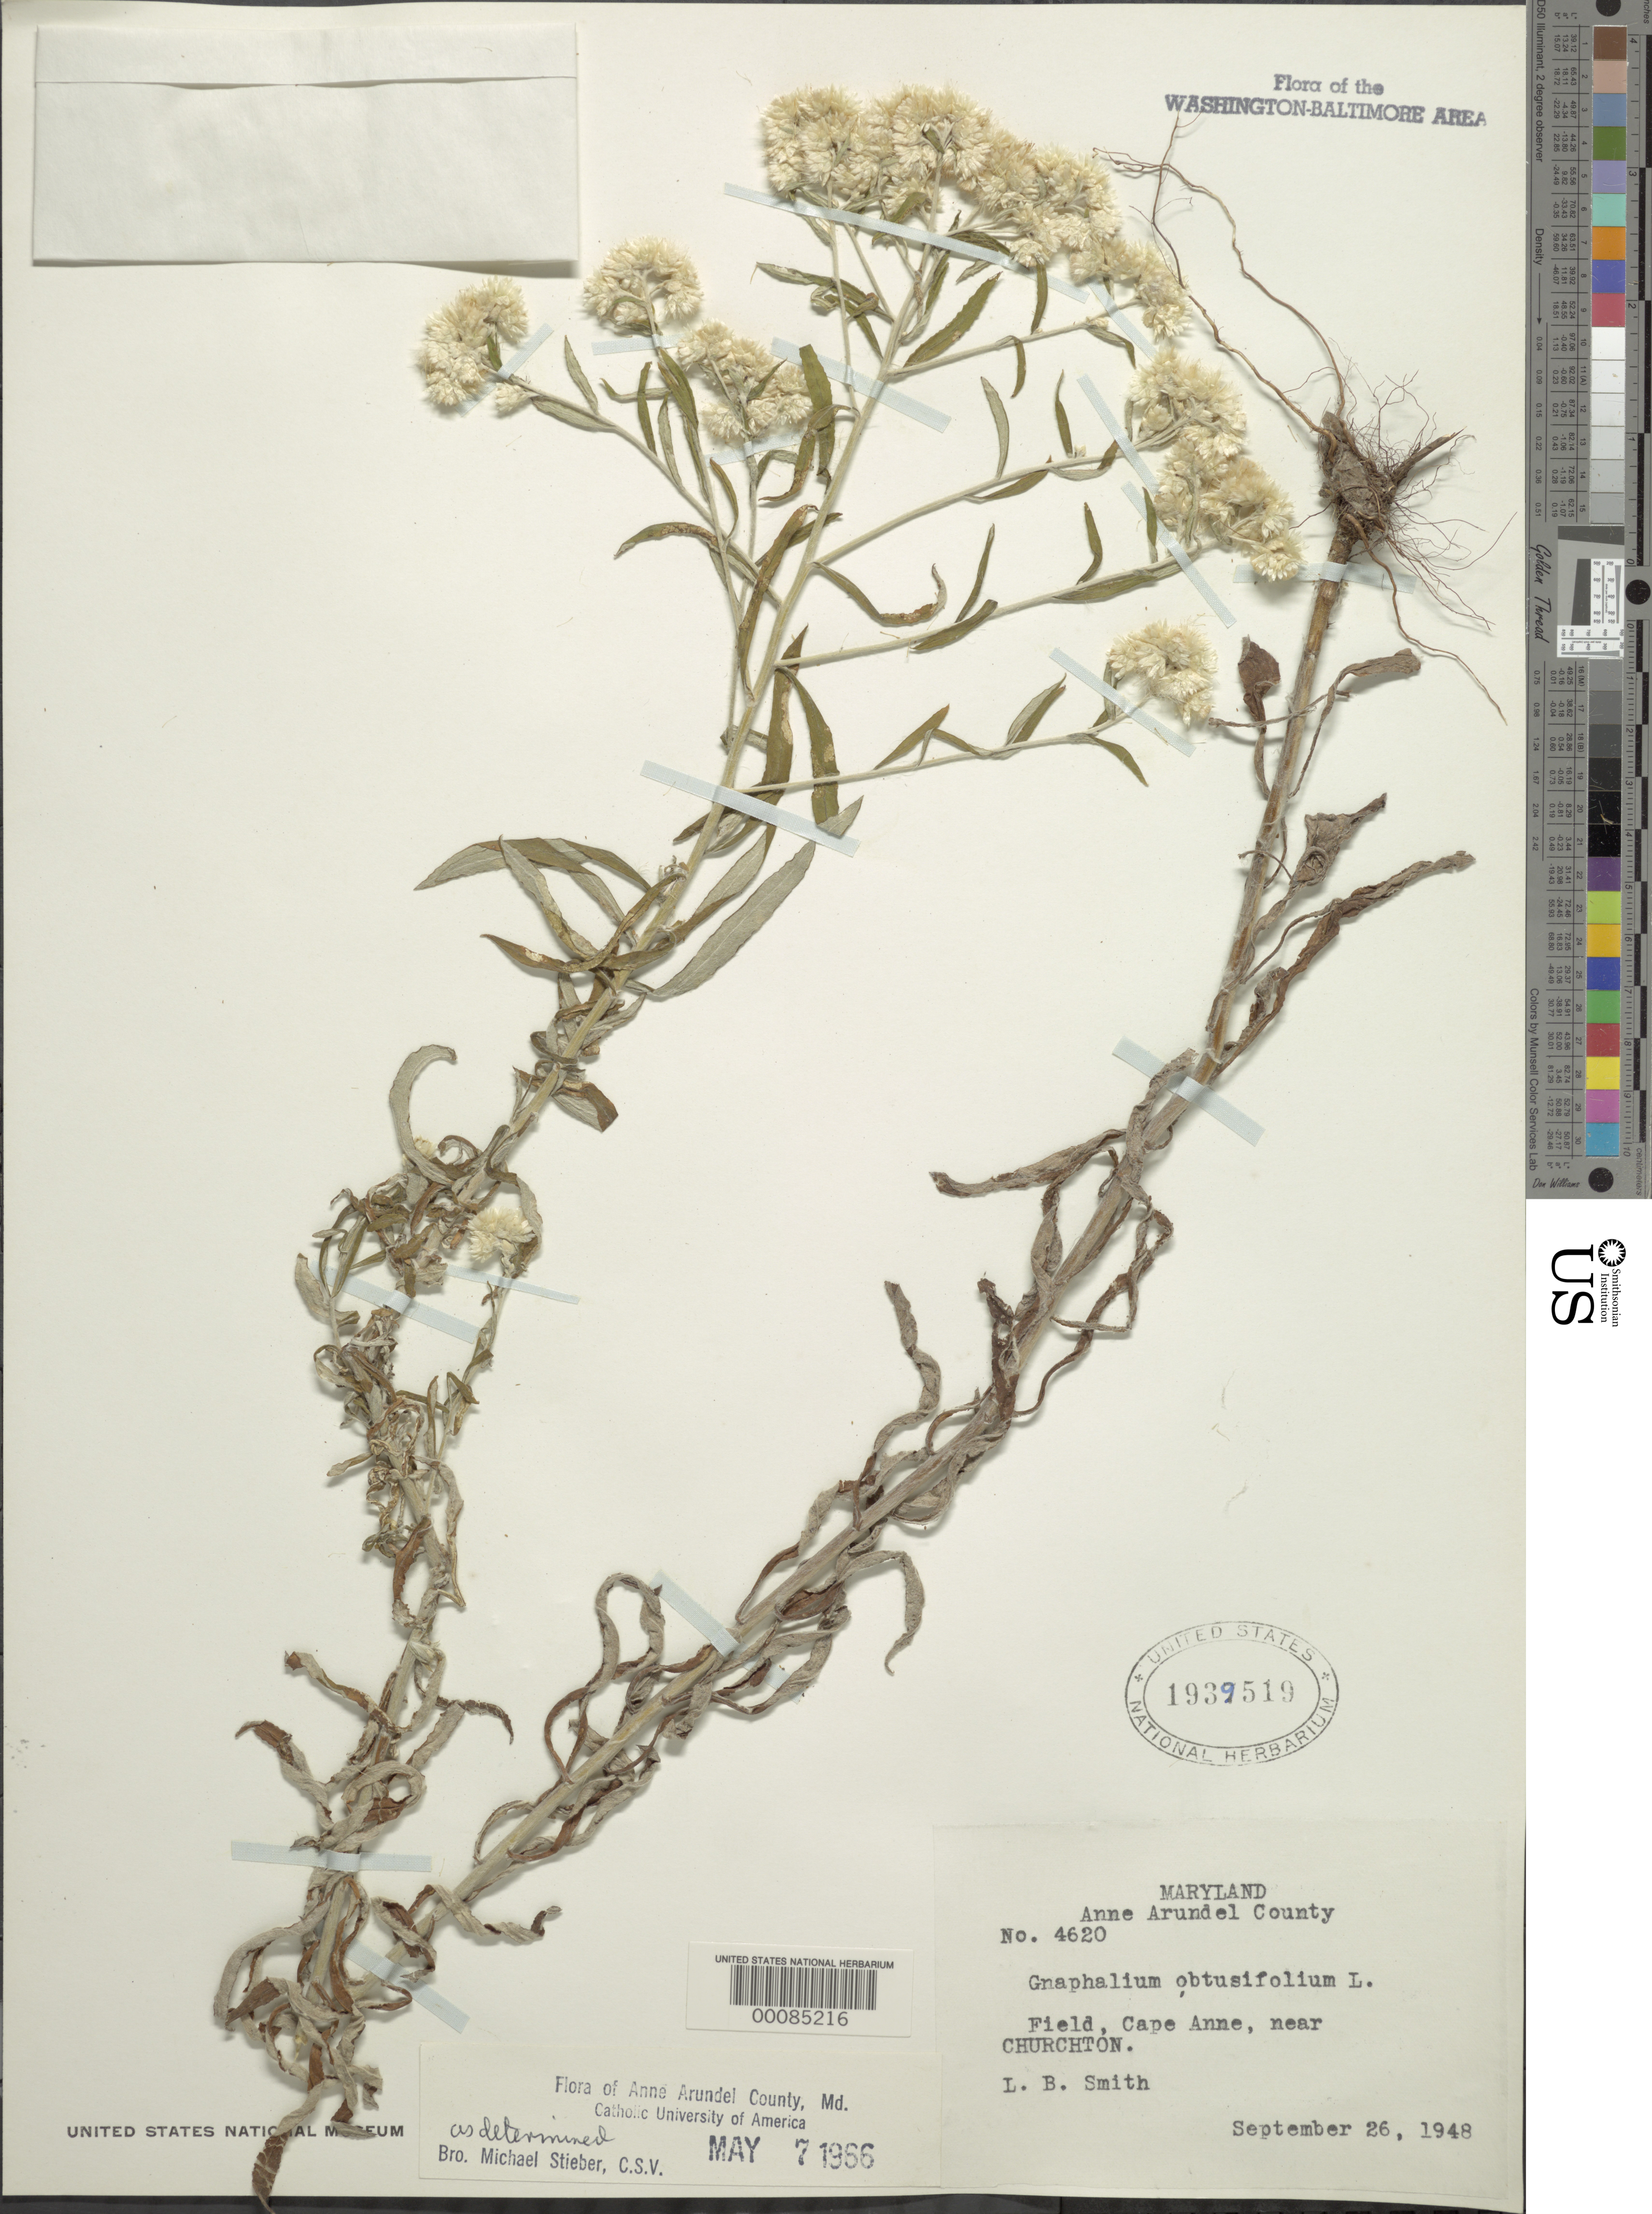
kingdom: Plantae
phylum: Tracheophyta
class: Magnoliopsida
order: Asterales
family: Asteraceae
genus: Pseudognaphalium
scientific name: Pseudognaphalium obtusifolium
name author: (L.) Hilliard & B.L. Burtt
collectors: L. Smith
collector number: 4620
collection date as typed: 26 Sep 1948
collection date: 1948-09-26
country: United States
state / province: Maryland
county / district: Anne Arundel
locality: Cape Anne near Churchton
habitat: Field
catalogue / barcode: US 1939519